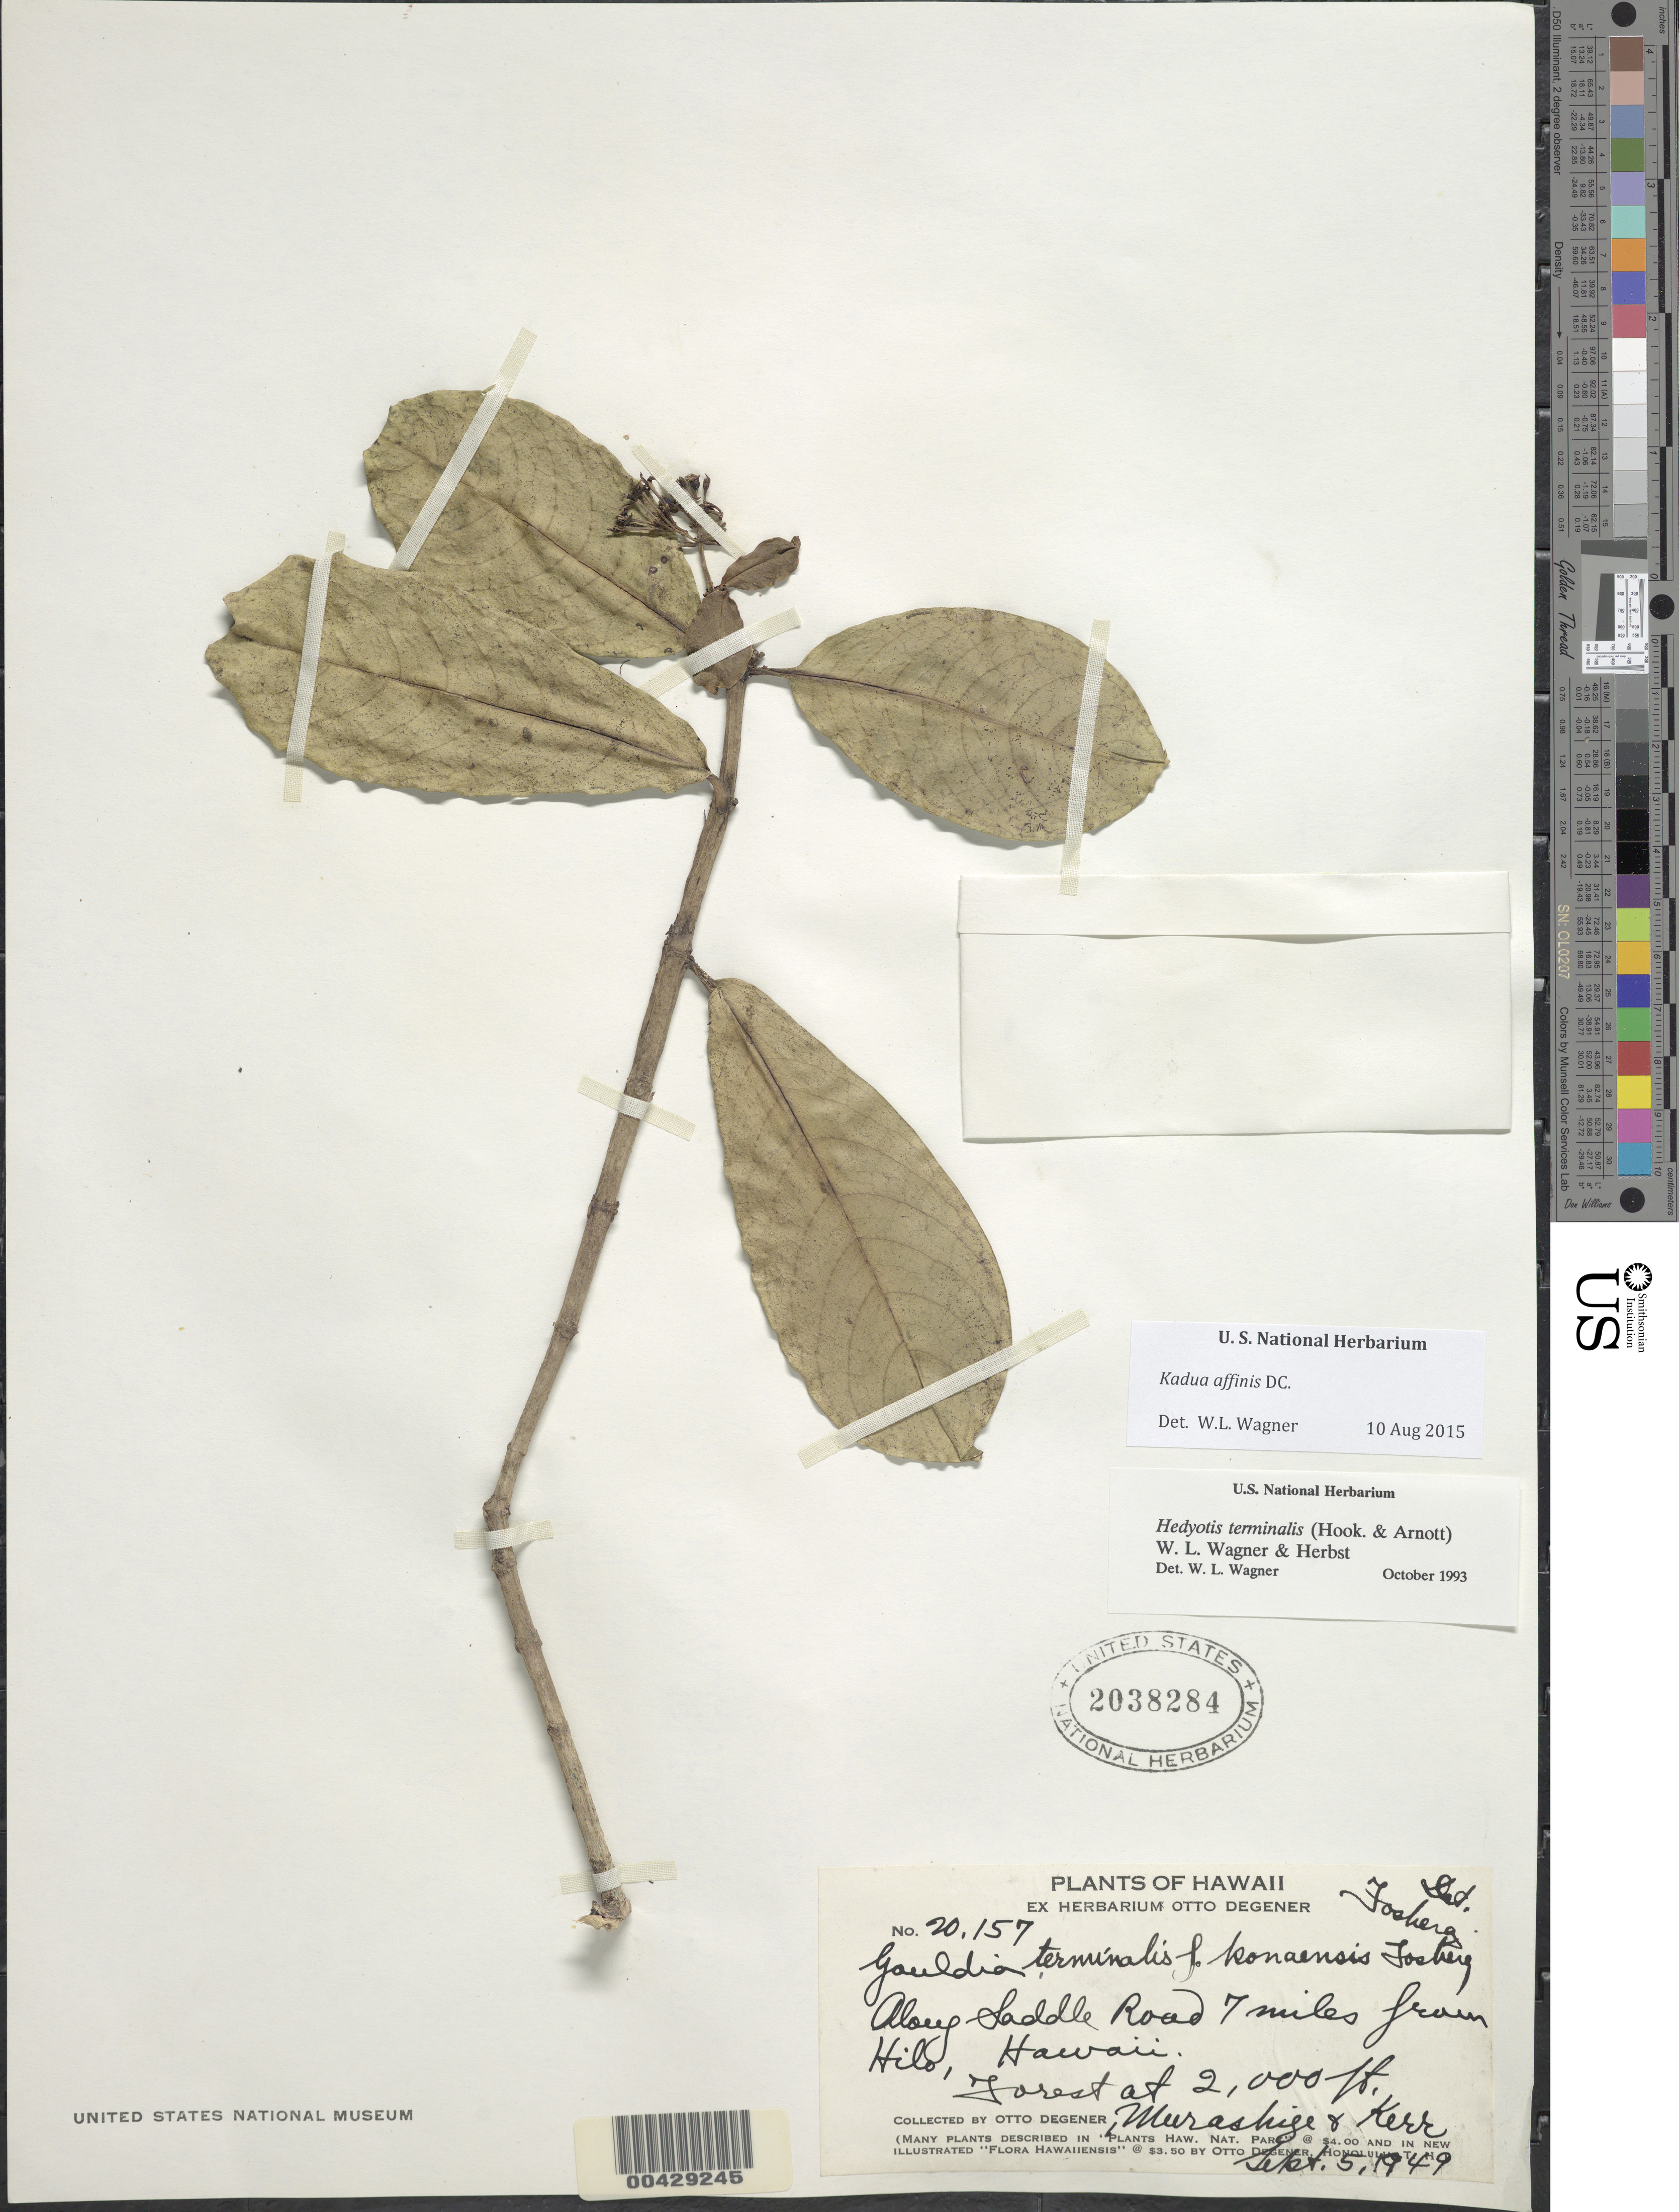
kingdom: Plantae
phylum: Tracheophyta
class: Magnoliopsida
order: Gentianales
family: Rubiaceae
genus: Kadua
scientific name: Kadua affinis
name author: DC.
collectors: O. Degener, T. Murashige & Kerr, --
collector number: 20157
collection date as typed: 5 Sep 1949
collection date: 1949-09-05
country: United States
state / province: Hawaii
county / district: Hawaii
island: Hawaii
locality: Along Saddle Road, 7 mi from Hilo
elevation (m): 610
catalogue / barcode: US 2038284